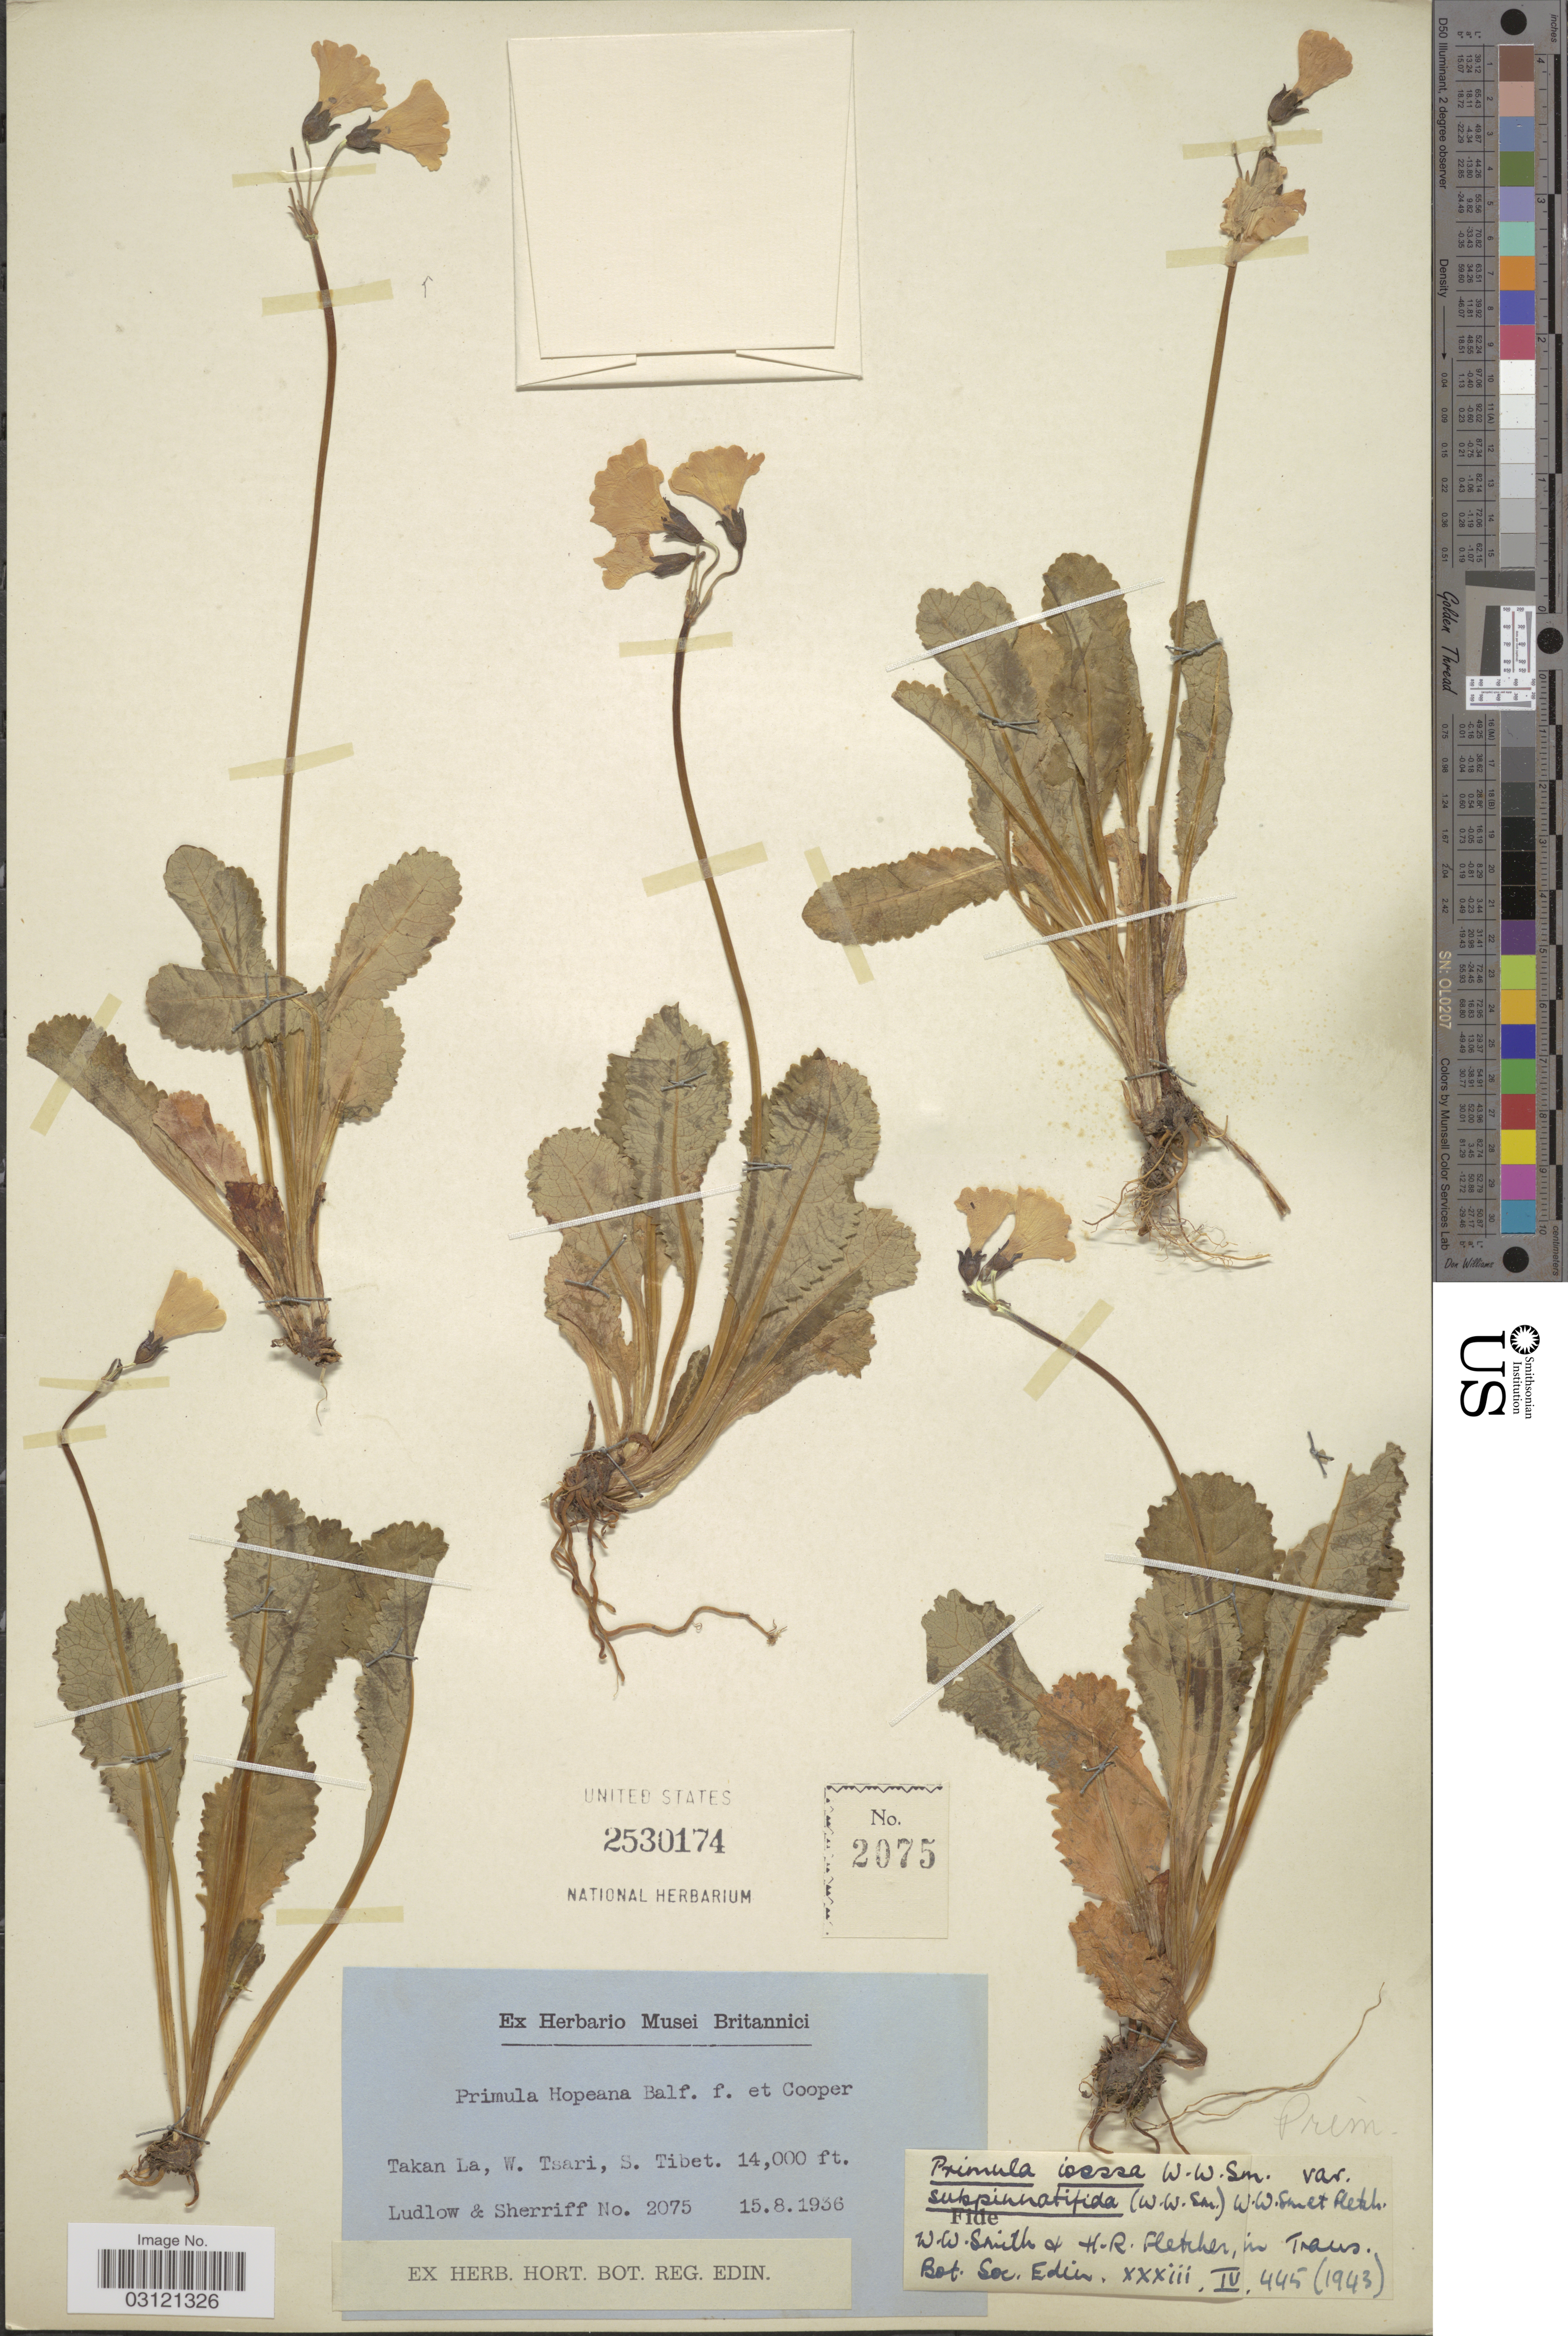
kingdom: Plantae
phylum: Tracheophyta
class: Magnoliopsida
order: Ericales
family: Primulaceae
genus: Primula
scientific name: Primula ioessa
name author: W.W. Sm.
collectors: -. Ludlow & Sherriff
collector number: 2075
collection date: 1936-08-15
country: China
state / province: Xizang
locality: Takan La, W. Tsari, S. Tibet.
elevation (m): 4267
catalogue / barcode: US 2530174